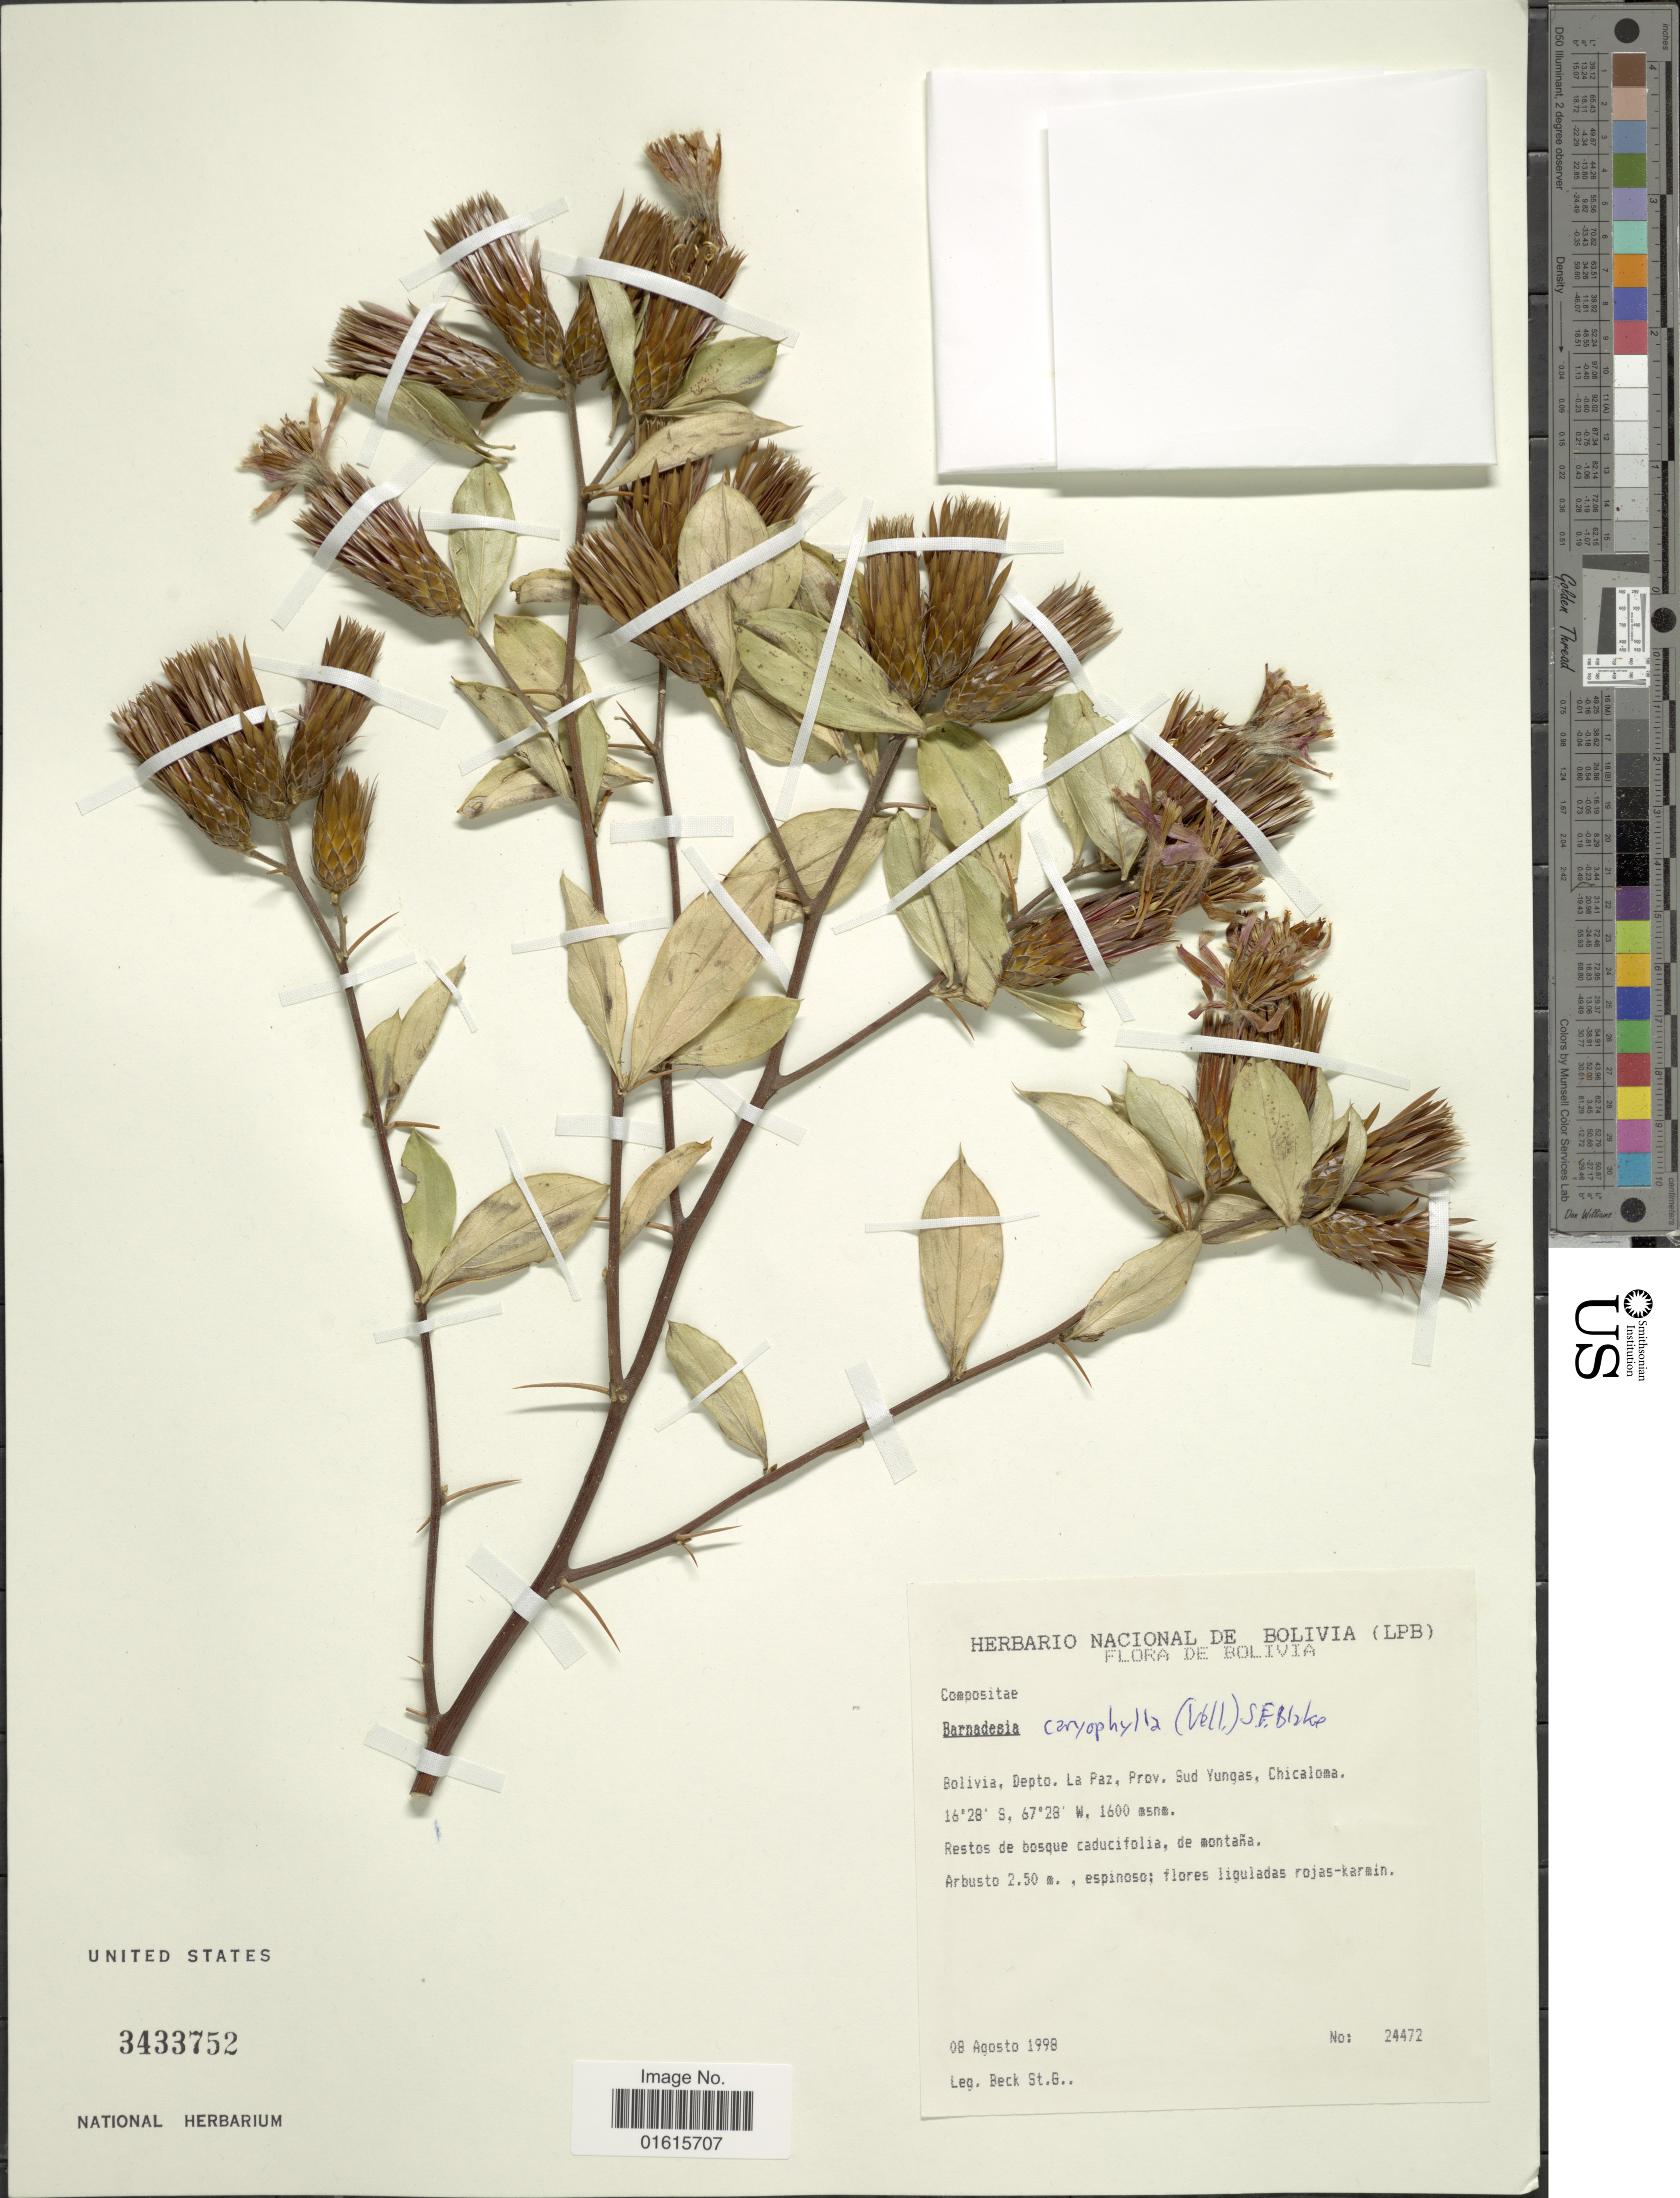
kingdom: Plantae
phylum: Tracheophyta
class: Magnoliopsida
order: Asterales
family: Asteraceae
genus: Barnadesia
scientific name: Barnadesia caryophylla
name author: (Vell.) S.F. Blake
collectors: S. G. Beck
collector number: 24472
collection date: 1998-08-08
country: Bolivia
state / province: La Paz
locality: Prov. Sud Yungas, Chicaloma, Restos de bosque caducifolia, de montana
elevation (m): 1600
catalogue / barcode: US 3433752